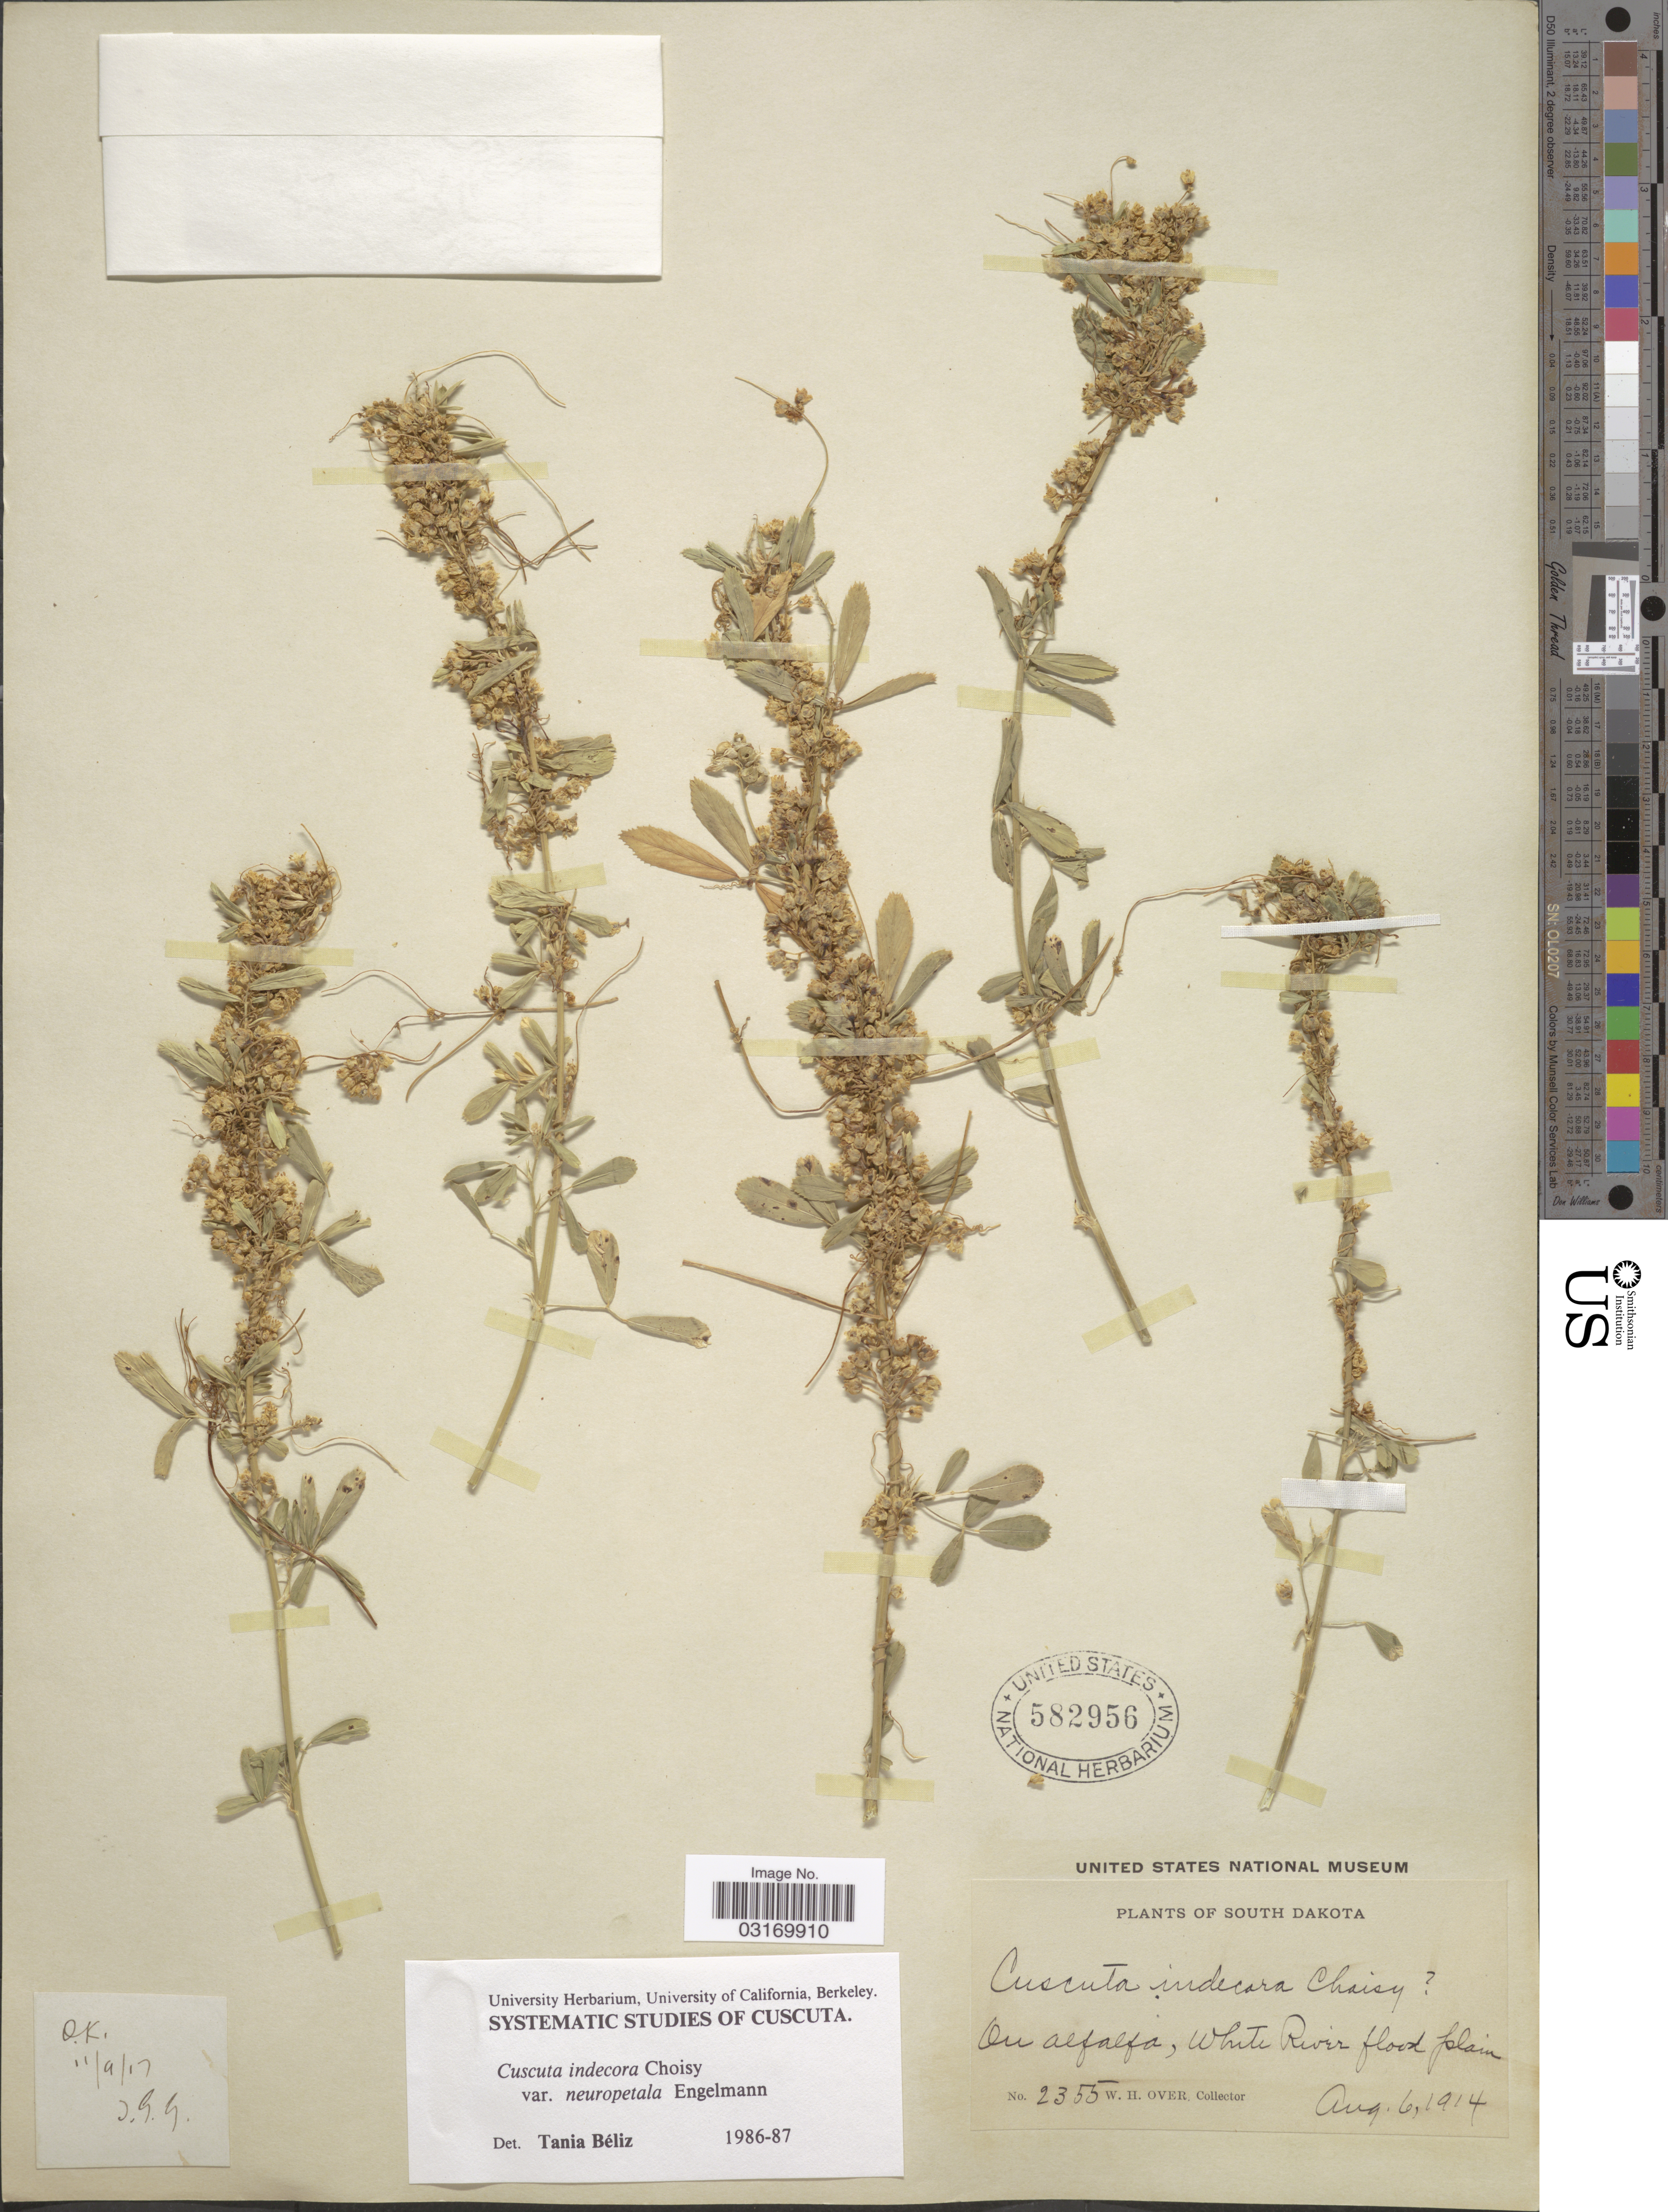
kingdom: Plantae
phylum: Tracheophyta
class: Magnoliopsida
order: Solanales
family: Convolvulaceae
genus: Cuscuta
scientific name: Cuscuta indecora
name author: Choisy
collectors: W. Over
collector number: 2355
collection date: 1914-08-06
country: United States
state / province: South Dakota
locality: On alfalfa, White River flood plain.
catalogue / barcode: US 582956